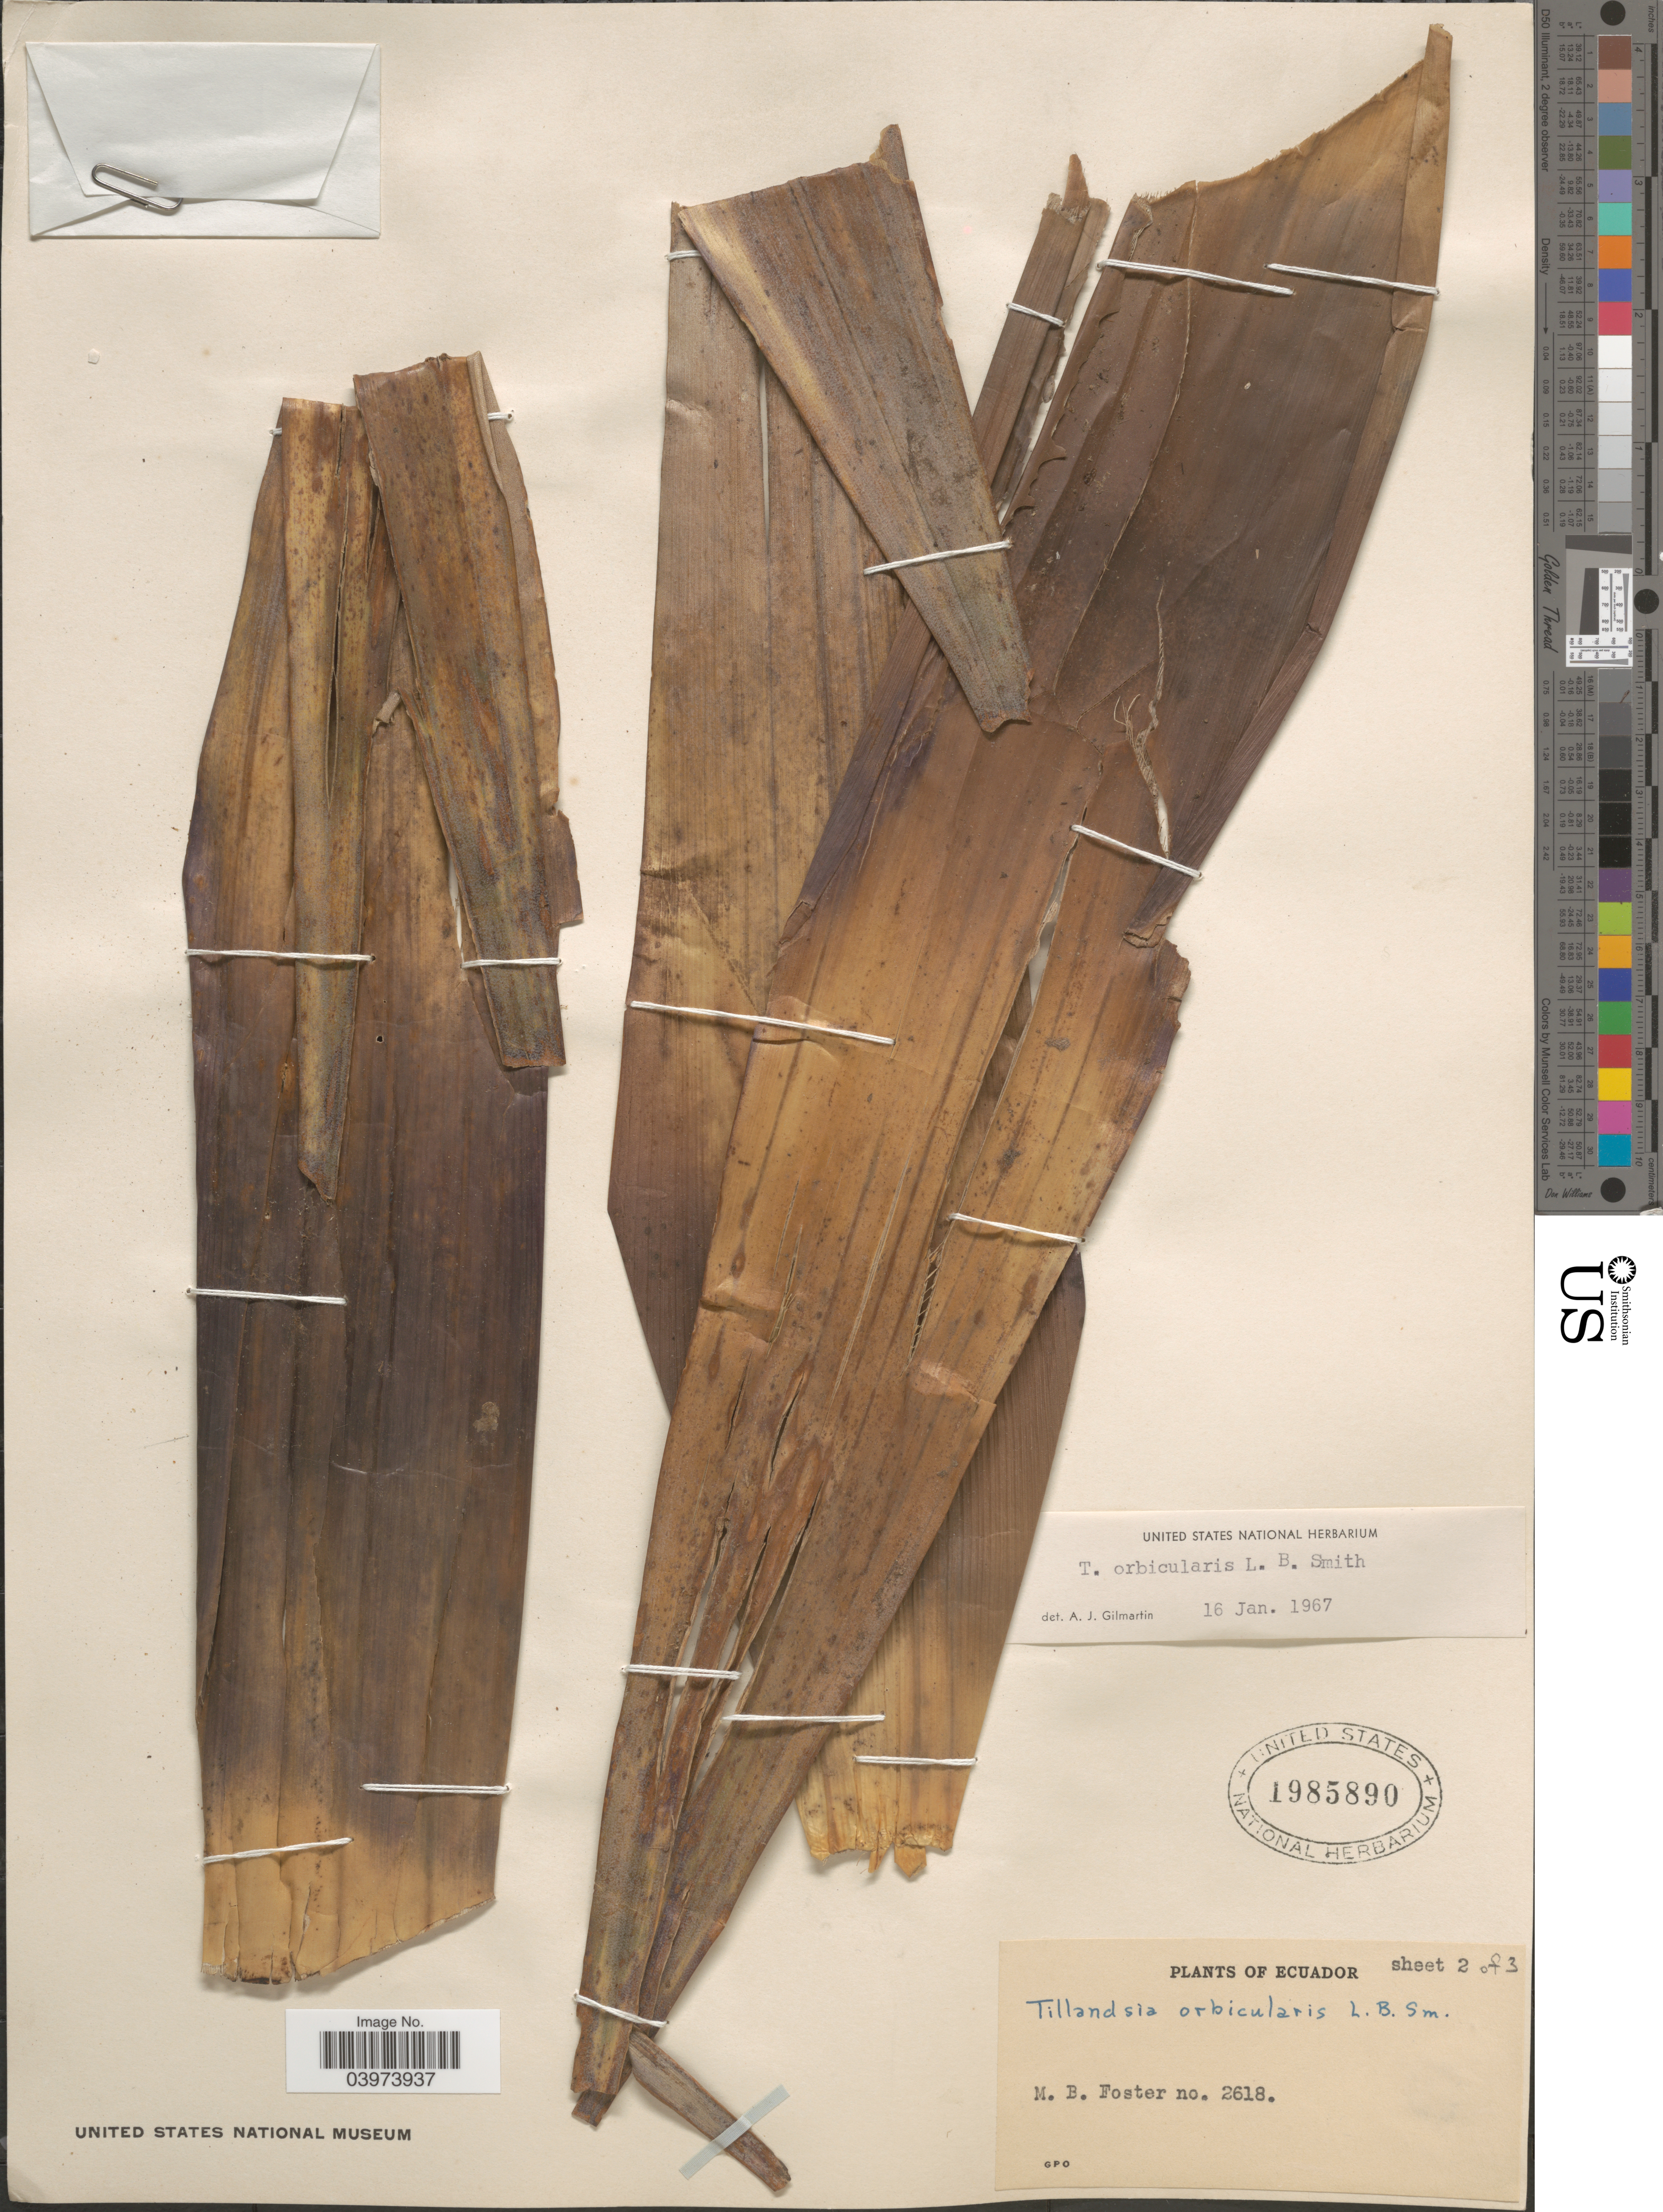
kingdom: Plantae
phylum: Tracheophyta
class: Liliopsida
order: Poales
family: Bromeliaceae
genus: Tillandsia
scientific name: Tillandsia orbicularis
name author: L.B. Sm.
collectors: M. B. Foster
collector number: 2618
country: Ecuador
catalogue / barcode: US 1985890